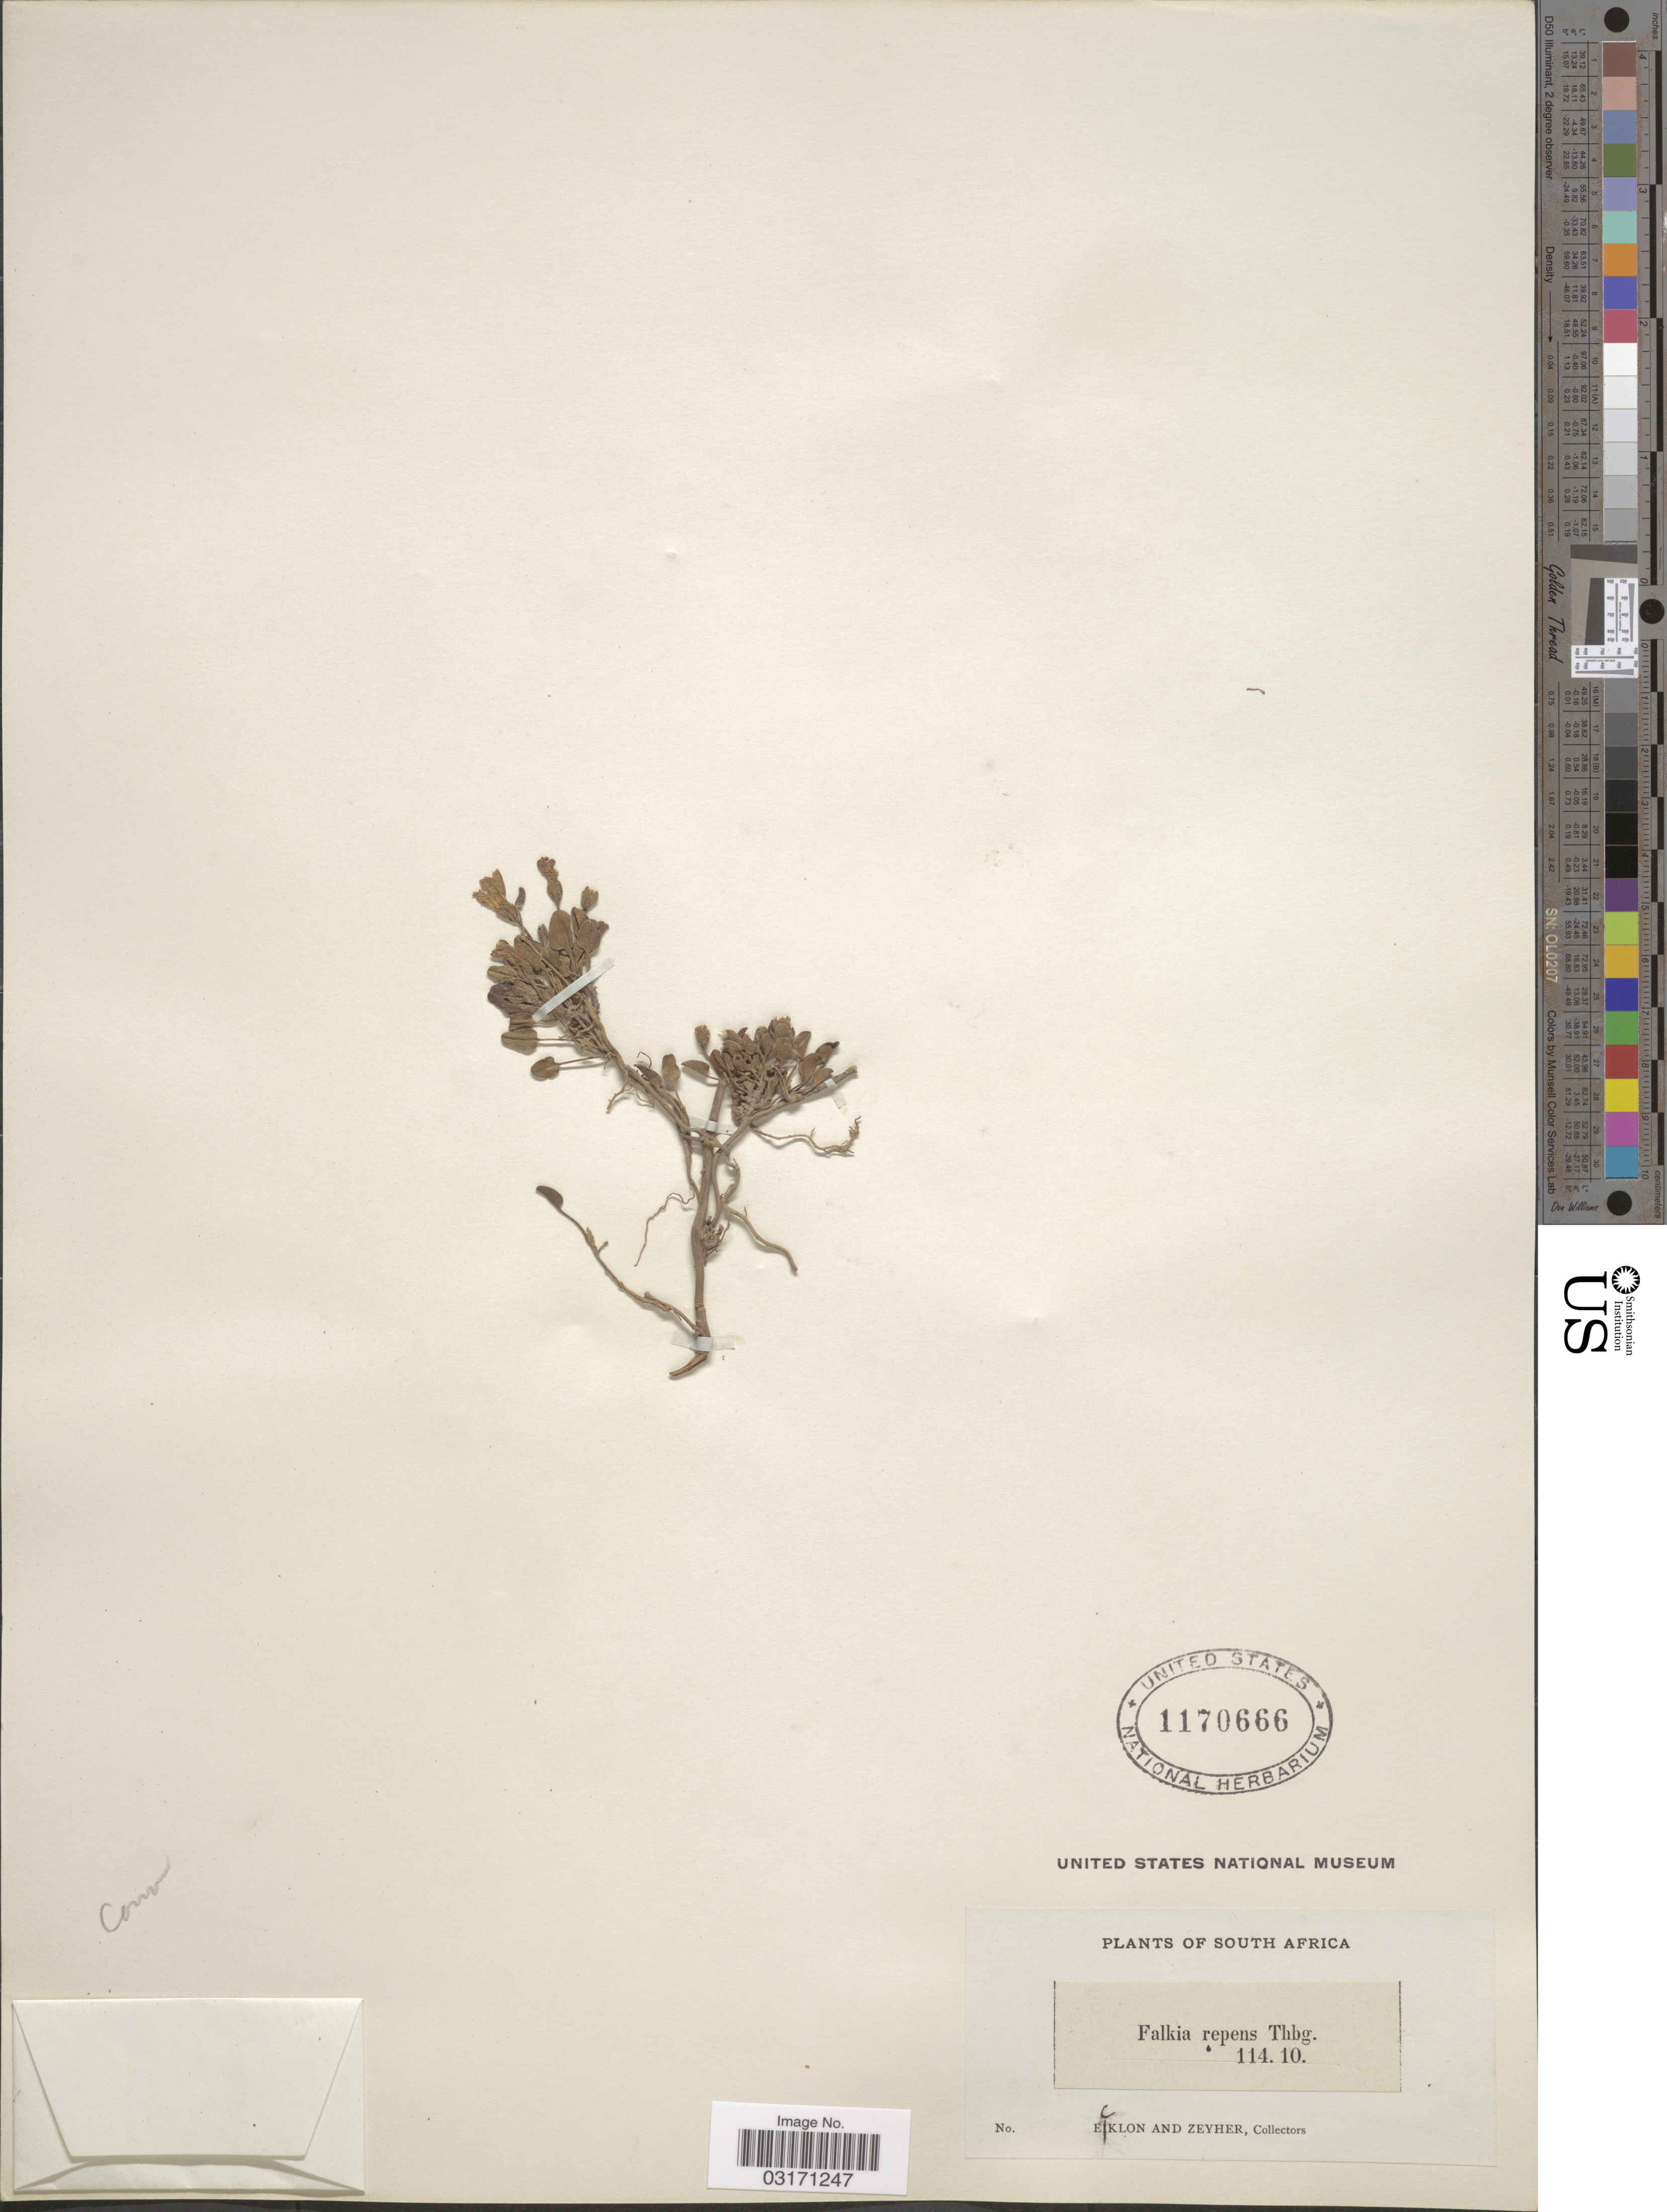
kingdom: Plantae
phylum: Tracheophyta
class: Magnoliopsida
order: Solanales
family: Convolvulaceae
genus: Falkia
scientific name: Falkia repens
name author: L. f.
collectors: -. Ecklon & -. Zeyher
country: South Africa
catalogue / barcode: US 1170666